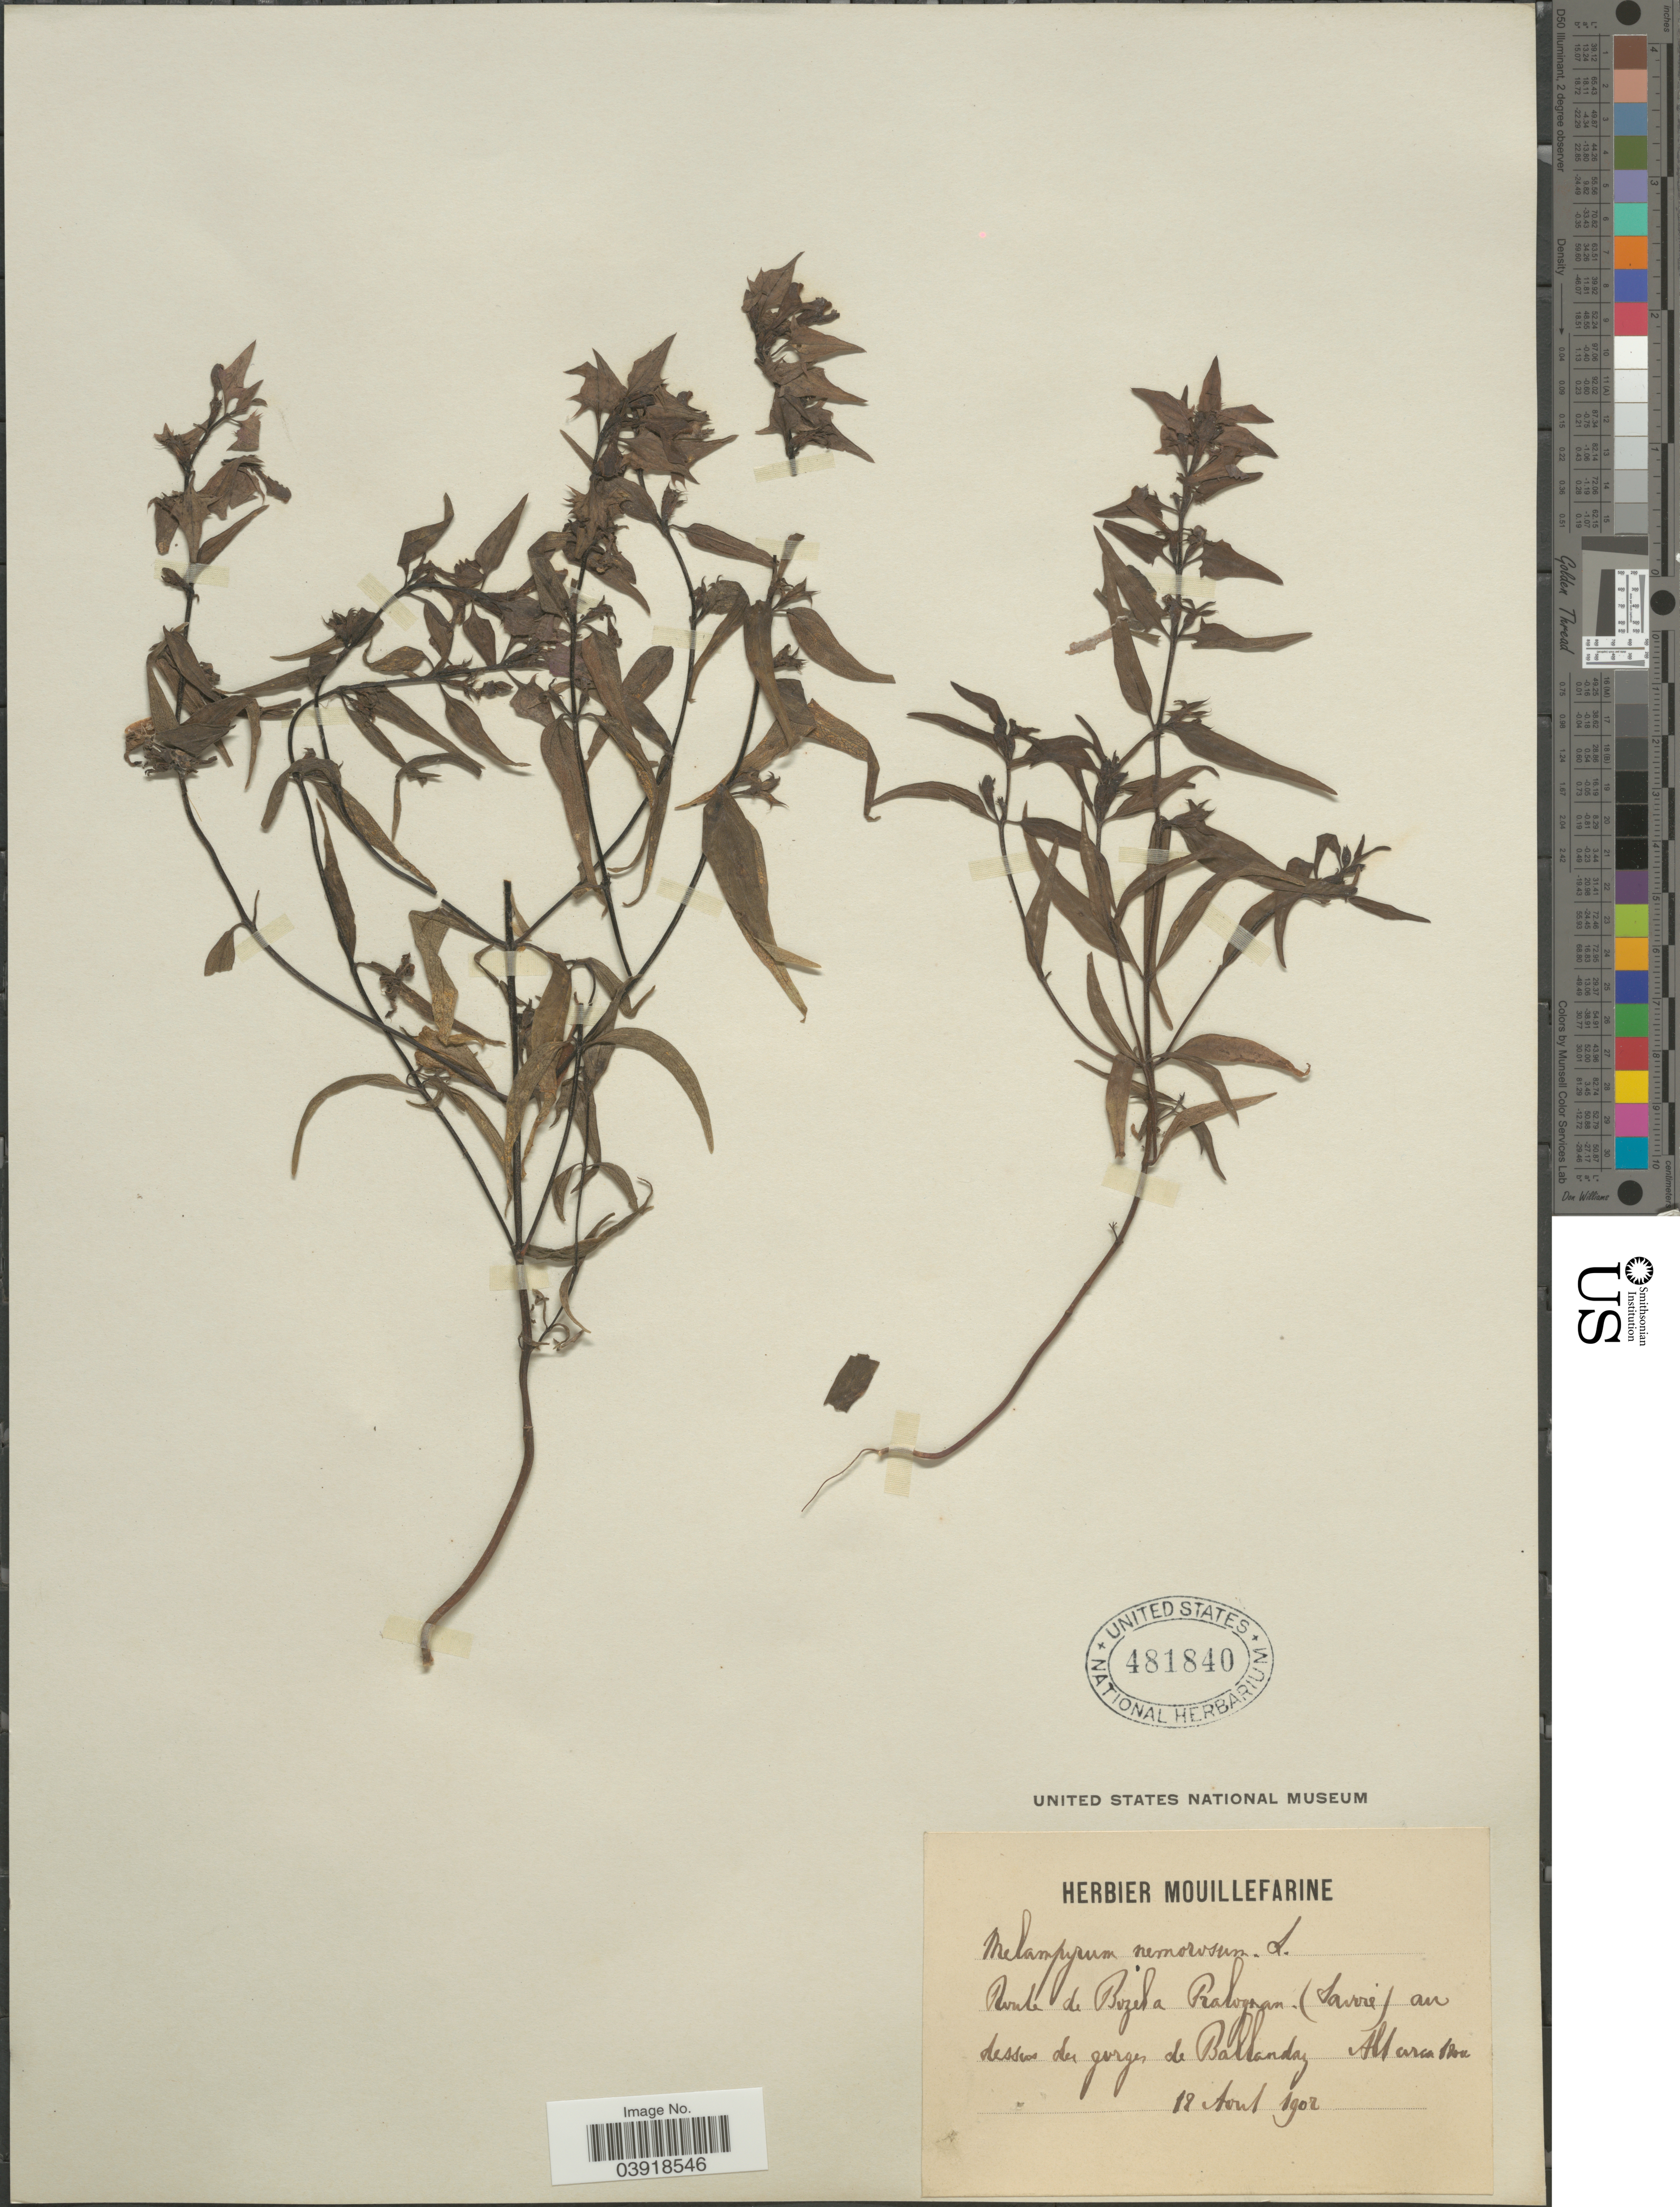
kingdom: Plantae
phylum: Tracheophyta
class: Magnoliopsida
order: Lamiales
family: Orobanchaceae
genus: Melampyrum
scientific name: Melampyrum nemorosum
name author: Baumg.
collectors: ex herb. Mouillefarine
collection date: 1902-08-12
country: France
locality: Ponte de Bozela Pralognam. (Savoie) an dessios der gorges de Ballanday. [interpreted]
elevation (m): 680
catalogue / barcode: US 481840